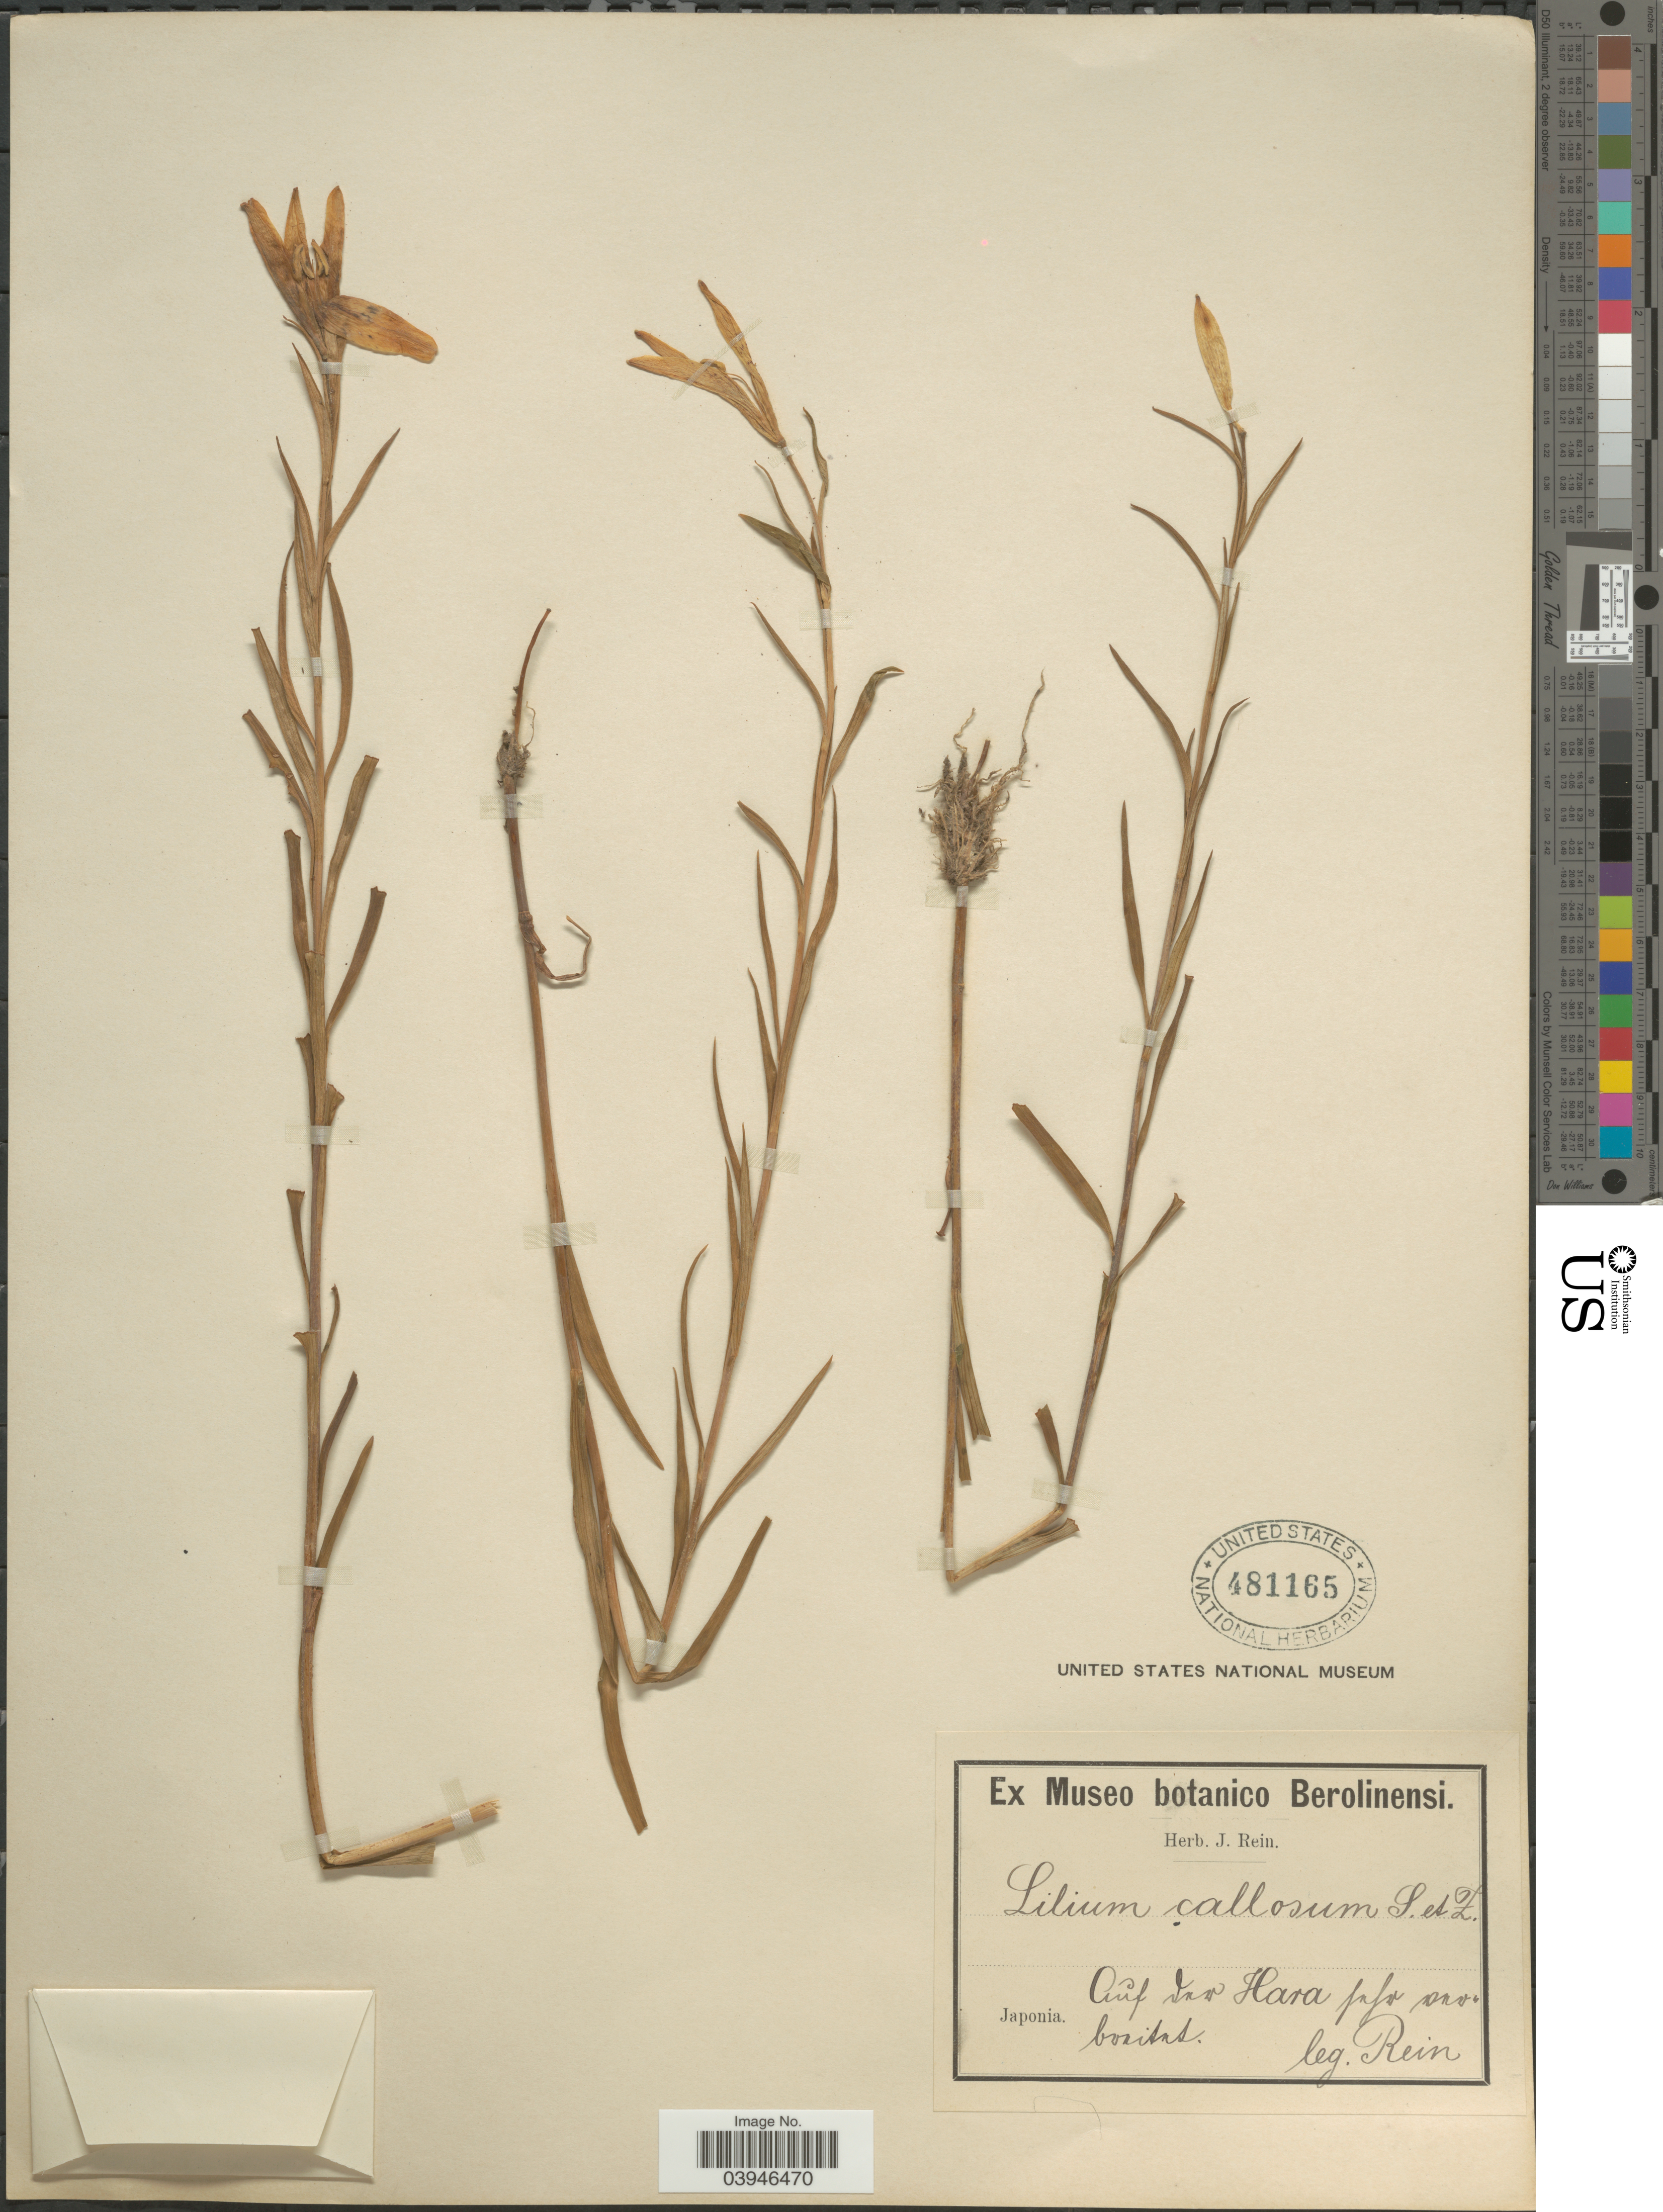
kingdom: Plantae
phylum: Tracheophyta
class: Liliopsida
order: Liliales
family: Liliaceae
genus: Lilium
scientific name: Lilium callosum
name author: Siebold & Zucc.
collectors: J. Rein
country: Japan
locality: Auf Ino Hara.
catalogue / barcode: US 481165